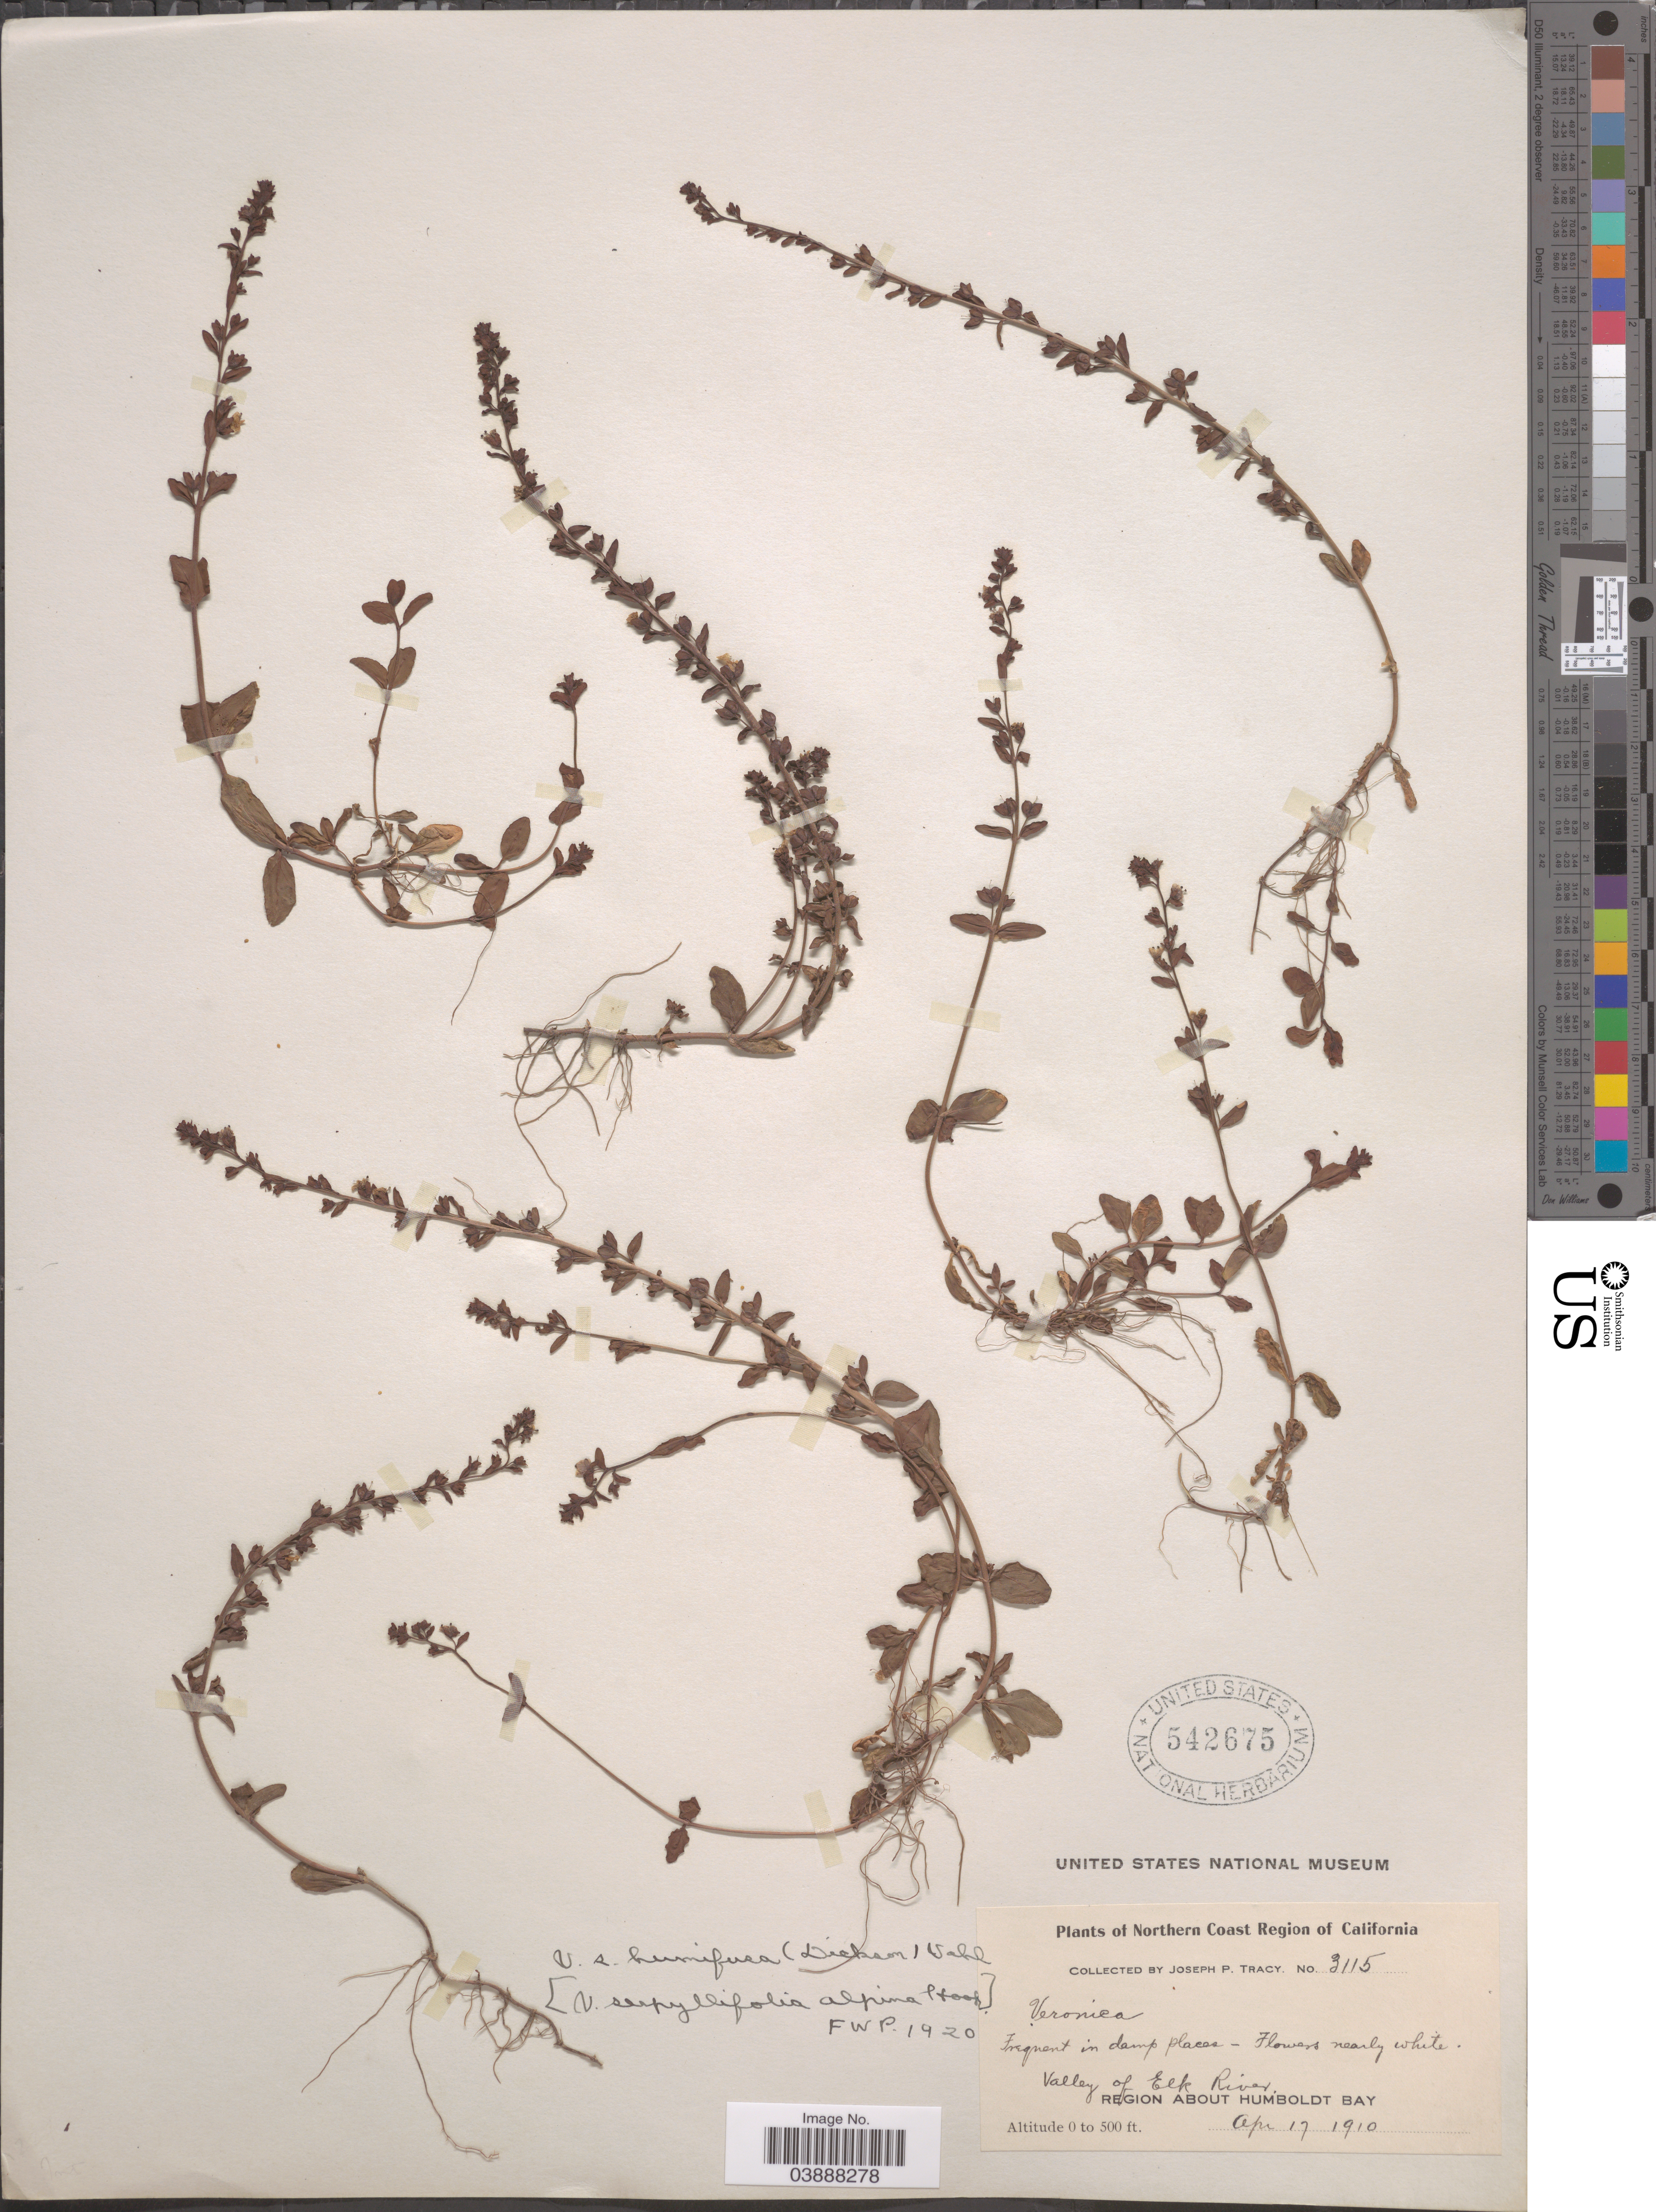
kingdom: Plantae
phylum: Tracheophyta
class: Magnoliopsida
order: Lamiales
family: Plantaginaceae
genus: Veronica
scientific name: Veronica serpyllifolia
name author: L.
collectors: J. Tracy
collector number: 3115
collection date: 1910-04-17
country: United States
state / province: California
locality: Northern Coast Region of California. Valley of Elk River. Region about Humboldt Bay.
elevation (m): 0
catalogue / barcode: US 542675